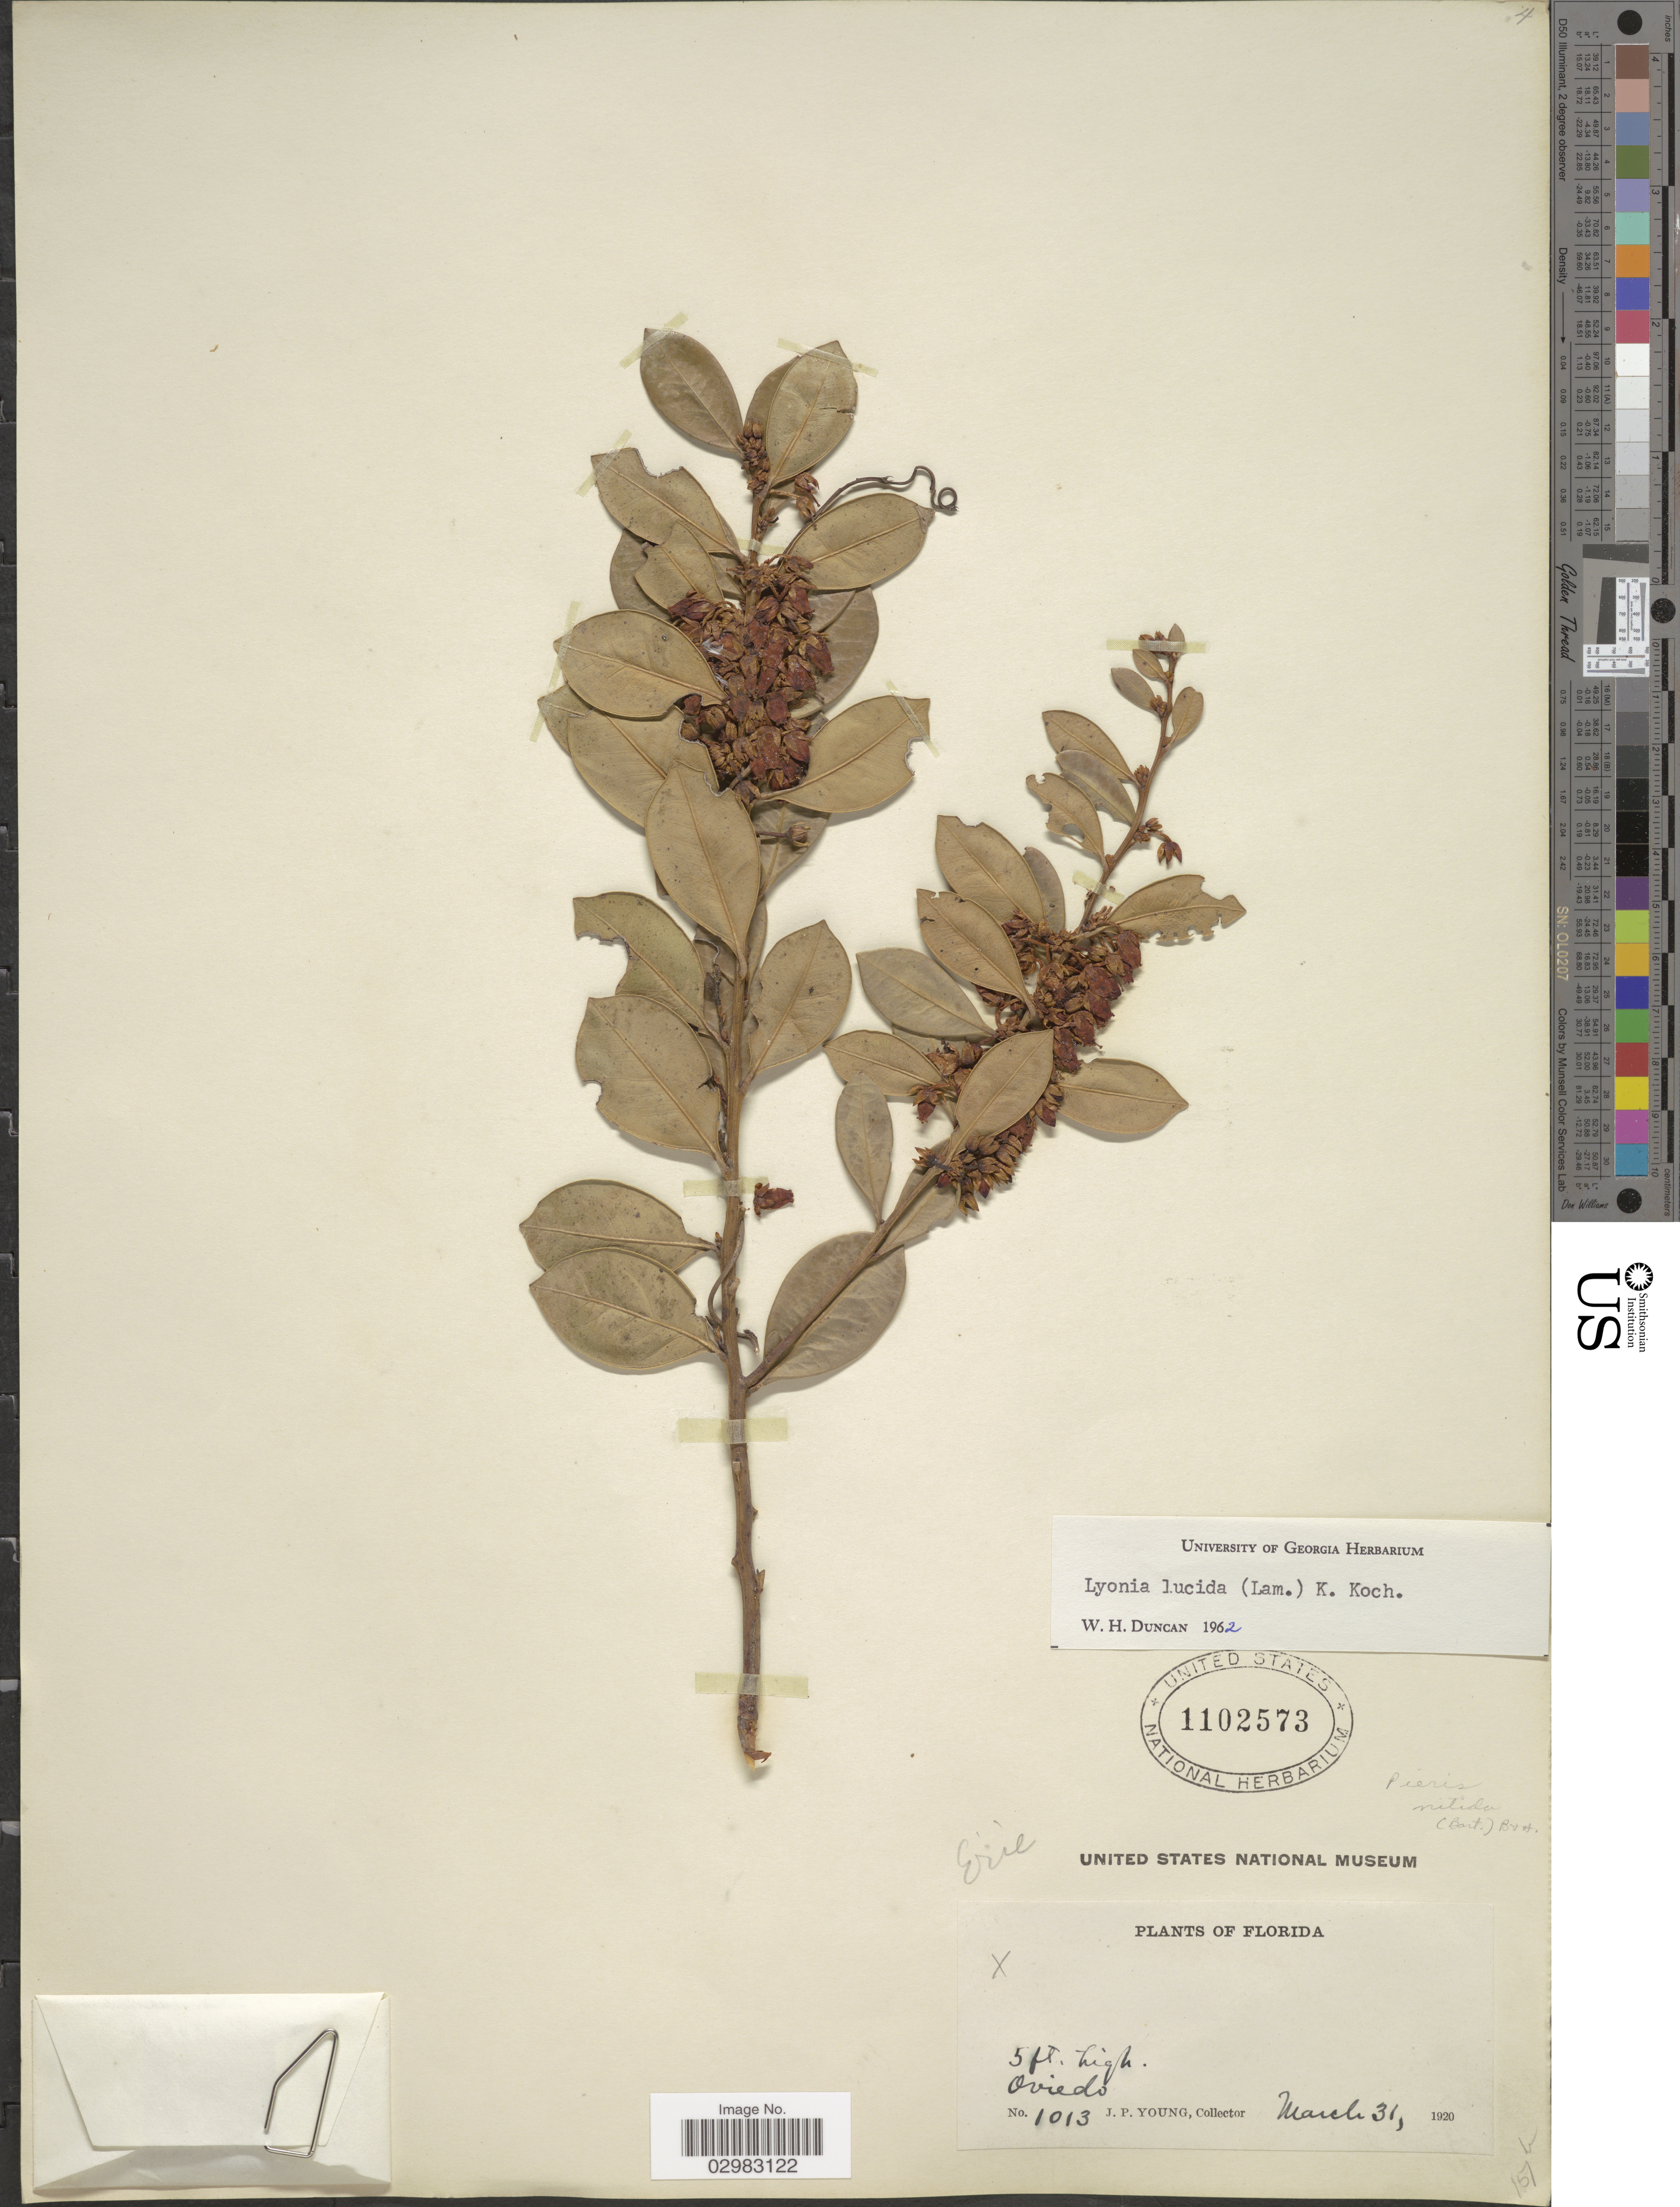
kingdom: Plantae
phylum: Tracheophyta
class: Magnoliopsida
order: Ericales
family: Ericaceae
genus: Lyonia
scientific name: Lyonia lucida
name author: K. Koch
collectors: J. P. Young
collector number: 1013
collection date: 1920-03-31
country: United States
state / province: Florida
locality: Oviedo.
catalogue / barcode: US 1102573